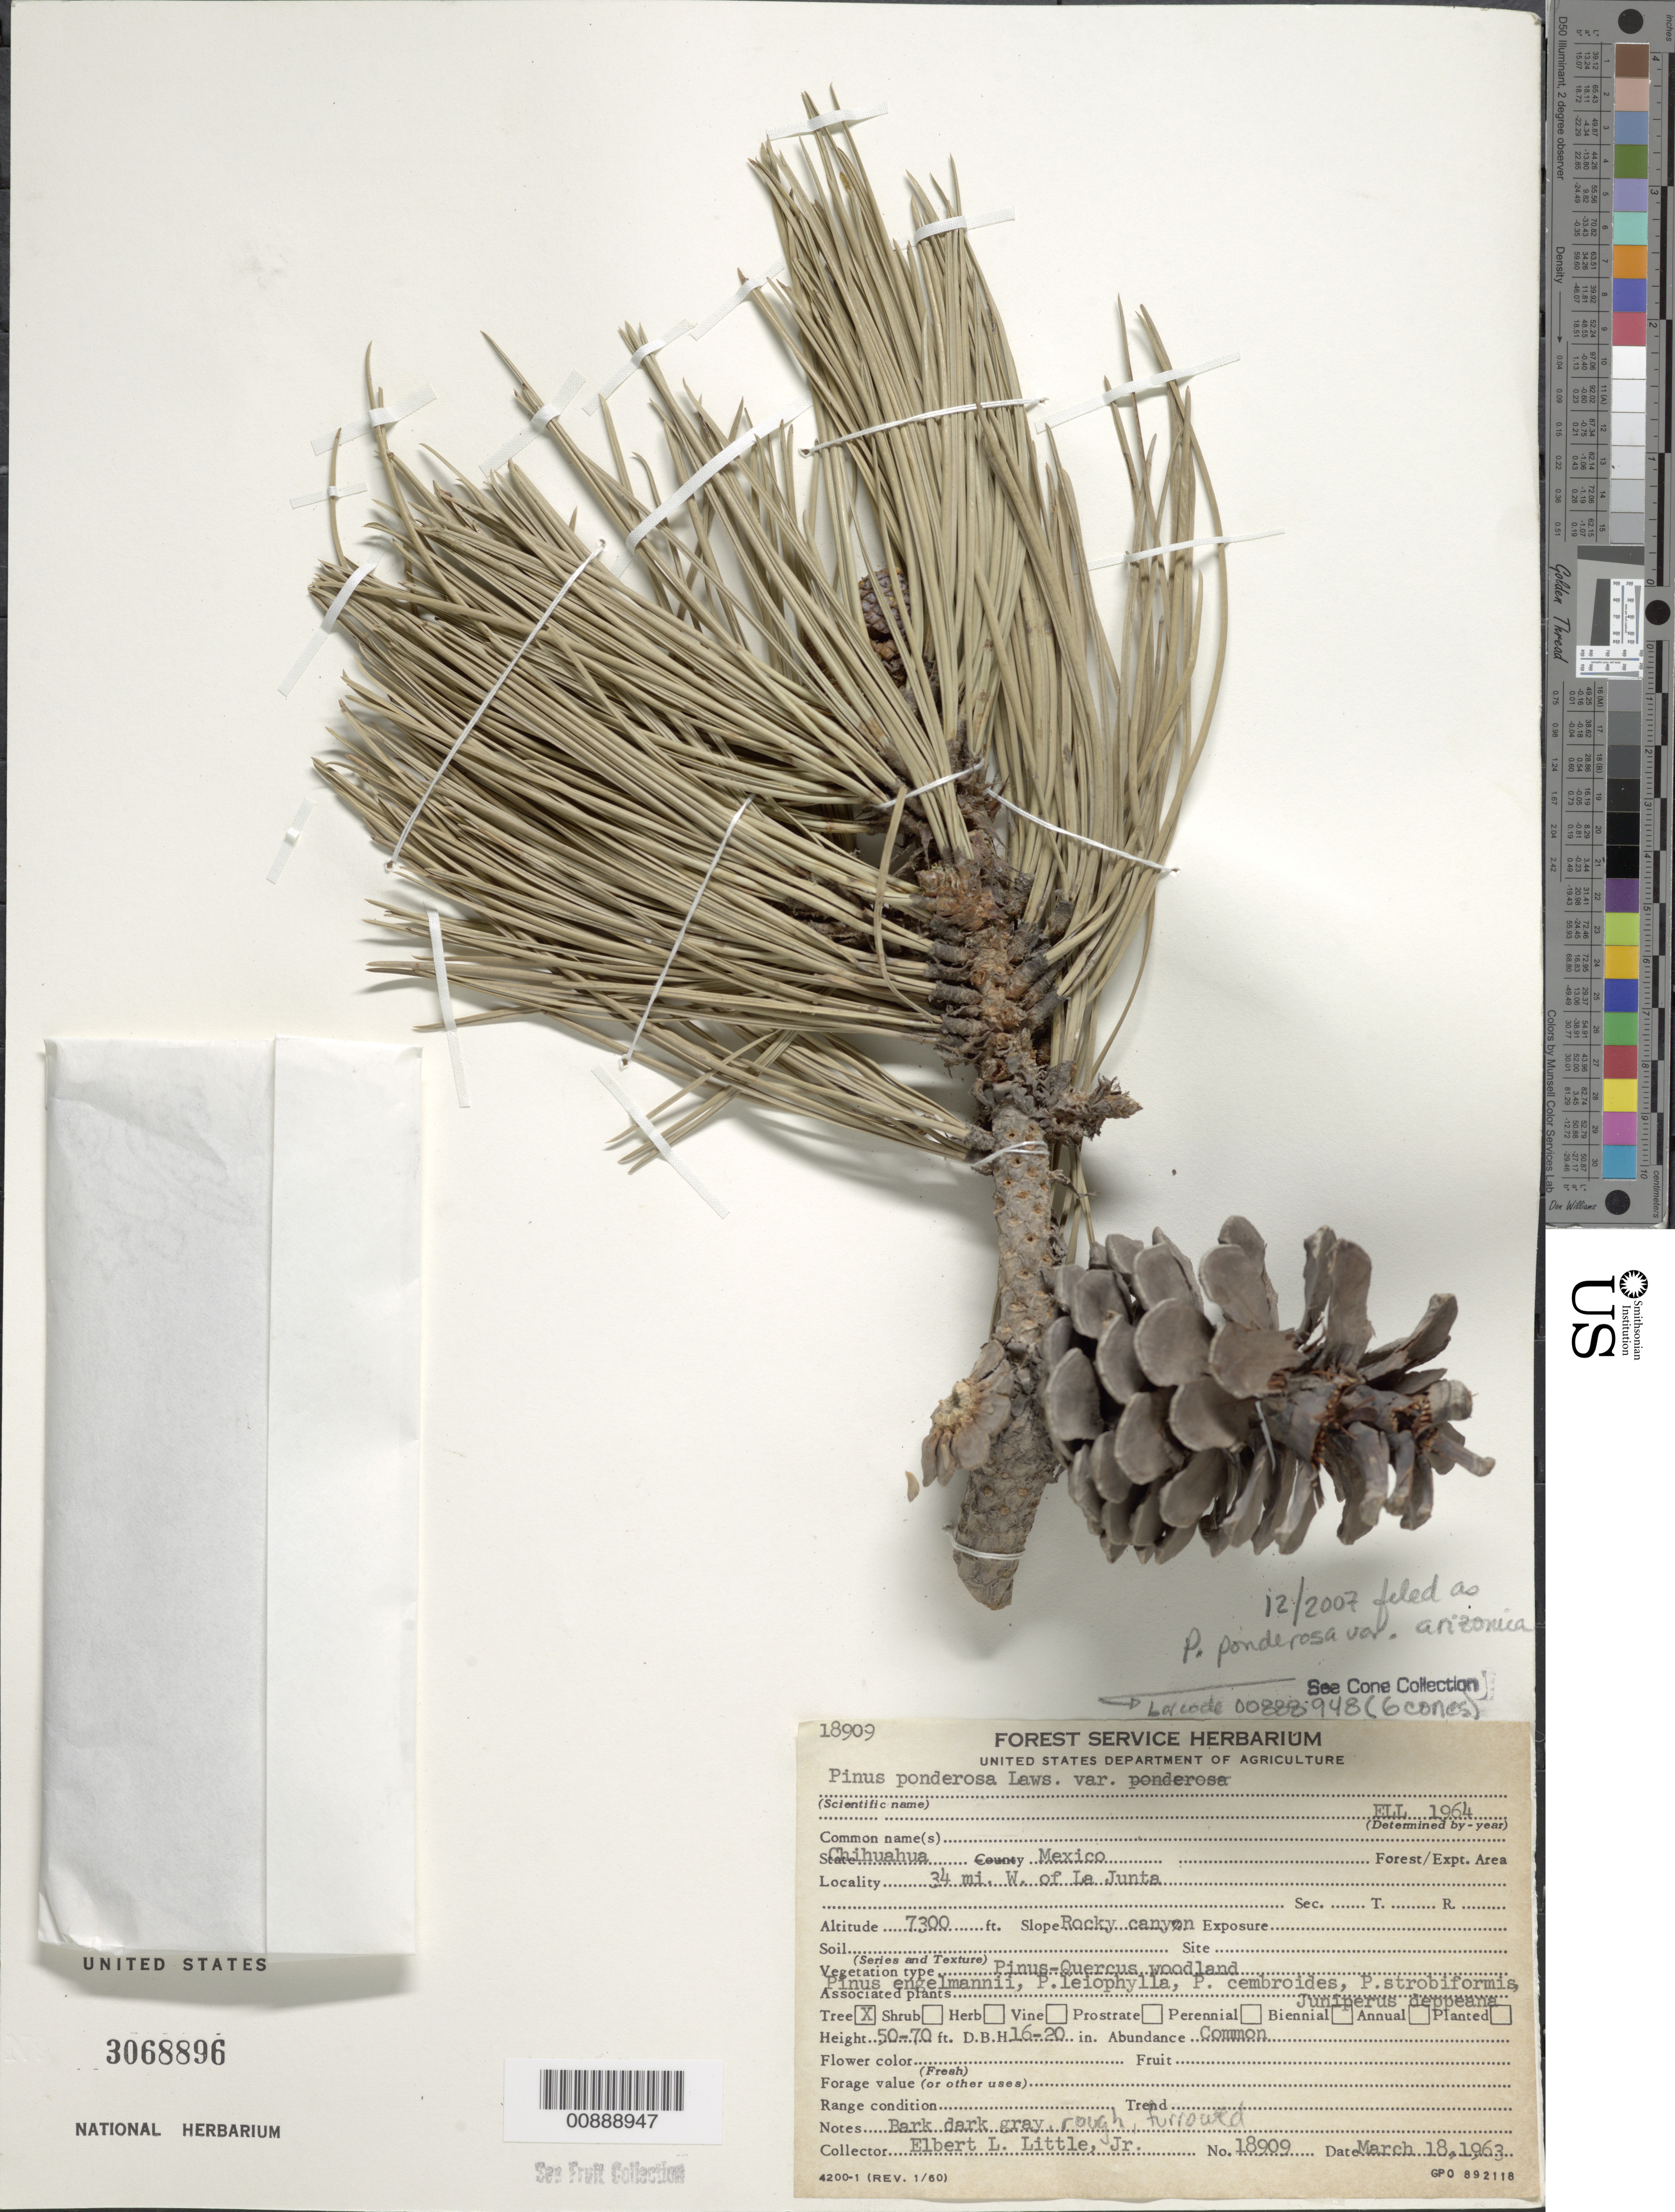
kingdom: Plantae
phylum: Tracheophyta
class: Pinopsida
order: Pinales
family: Pinaceae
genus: Pinus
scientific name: Pinus ponderosa var. arizonica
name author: (Engelm.) Shaw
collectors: E. L. Little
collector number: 18909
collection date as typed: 18 Mar 1963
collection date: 1963-03-18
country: Mexico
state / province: Chihuahua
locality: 34 mi. W of La Junta, Chihuahua.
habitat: Rocky canyon. Pinus-Quercus woodland. Assoc. plants: Pinus engelmannnii, P. leiophylla, P. cembroides, P. strobiformis ..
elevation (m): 2225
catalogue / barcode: US 3068896